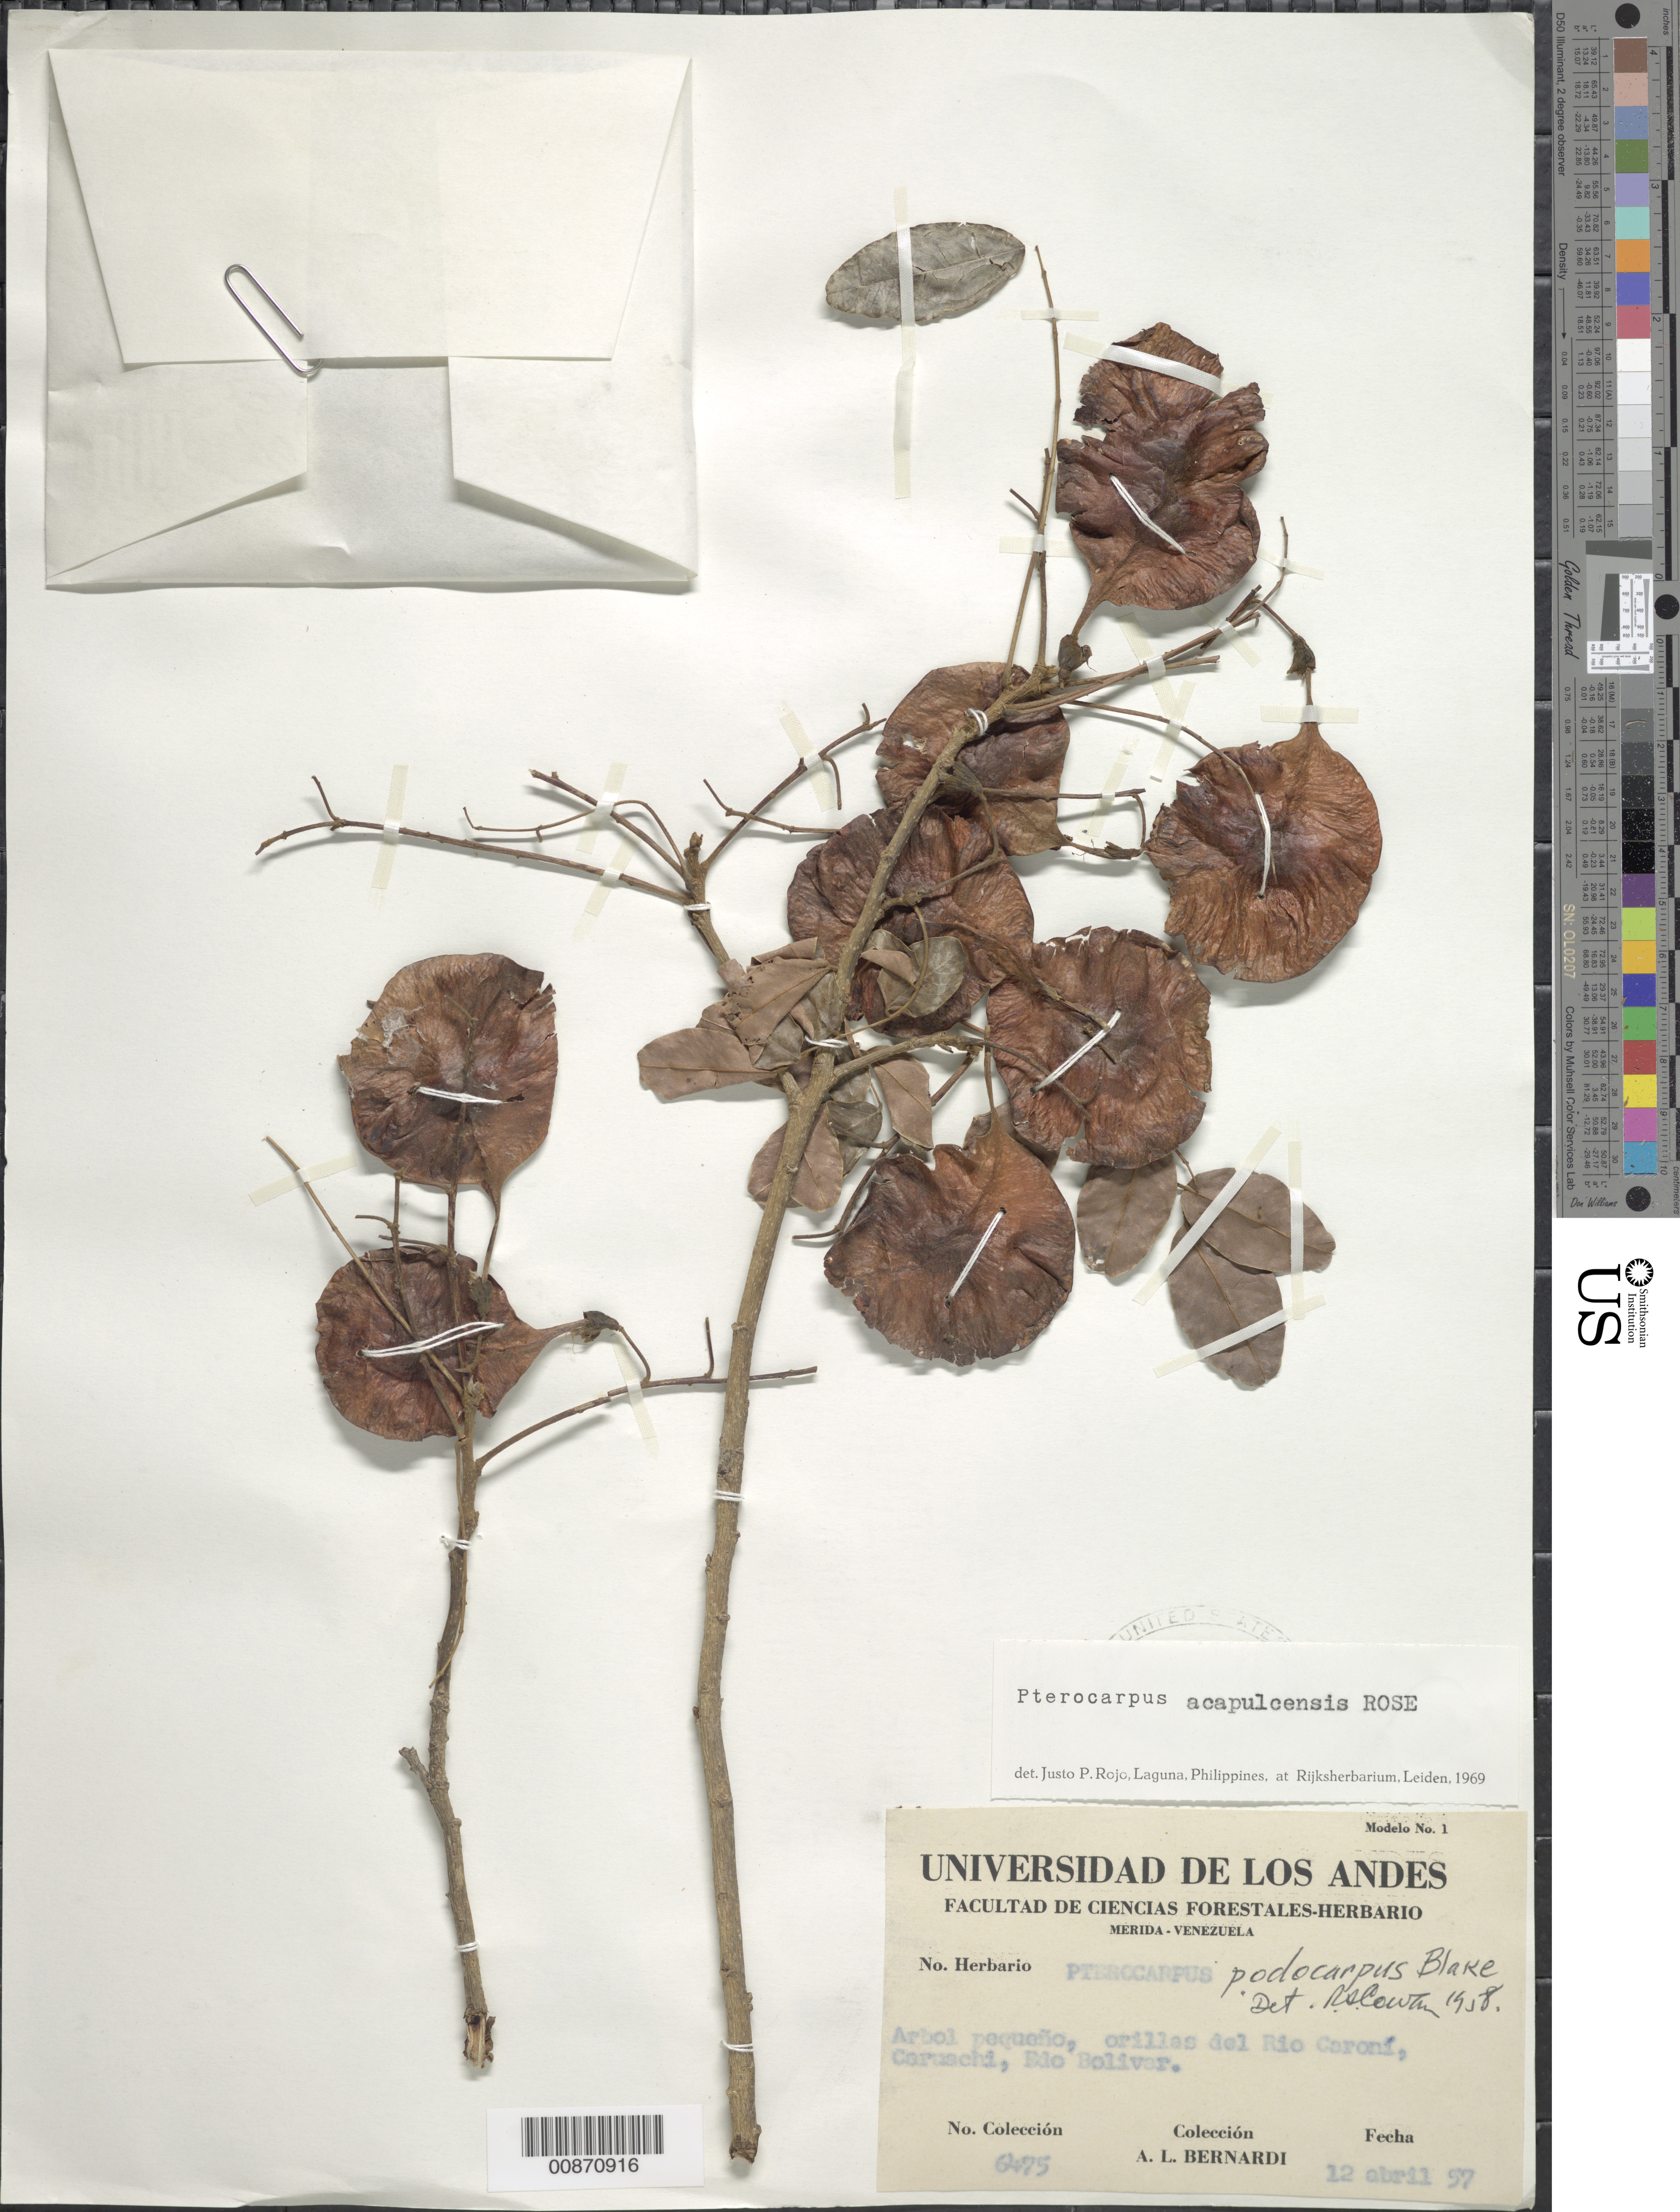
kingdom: Plantae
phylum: Tracheophyta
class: Magnoliopsida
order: Fabales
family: Fabaceae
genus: Pterocarpus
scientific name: Pterocarpus acapulcensis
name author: Rose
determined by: Rojo, Justo P., (L), Nationaal Herbarium Nederland, Leiden University branch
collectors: A. L. Bernardi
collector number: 6475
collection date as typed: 12-Apr-57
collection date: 1957-04-12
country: Venezuela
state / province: Bolívar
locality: Rio Caroní, Caruachi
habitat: Orillas del rio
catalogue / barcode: US 2368076